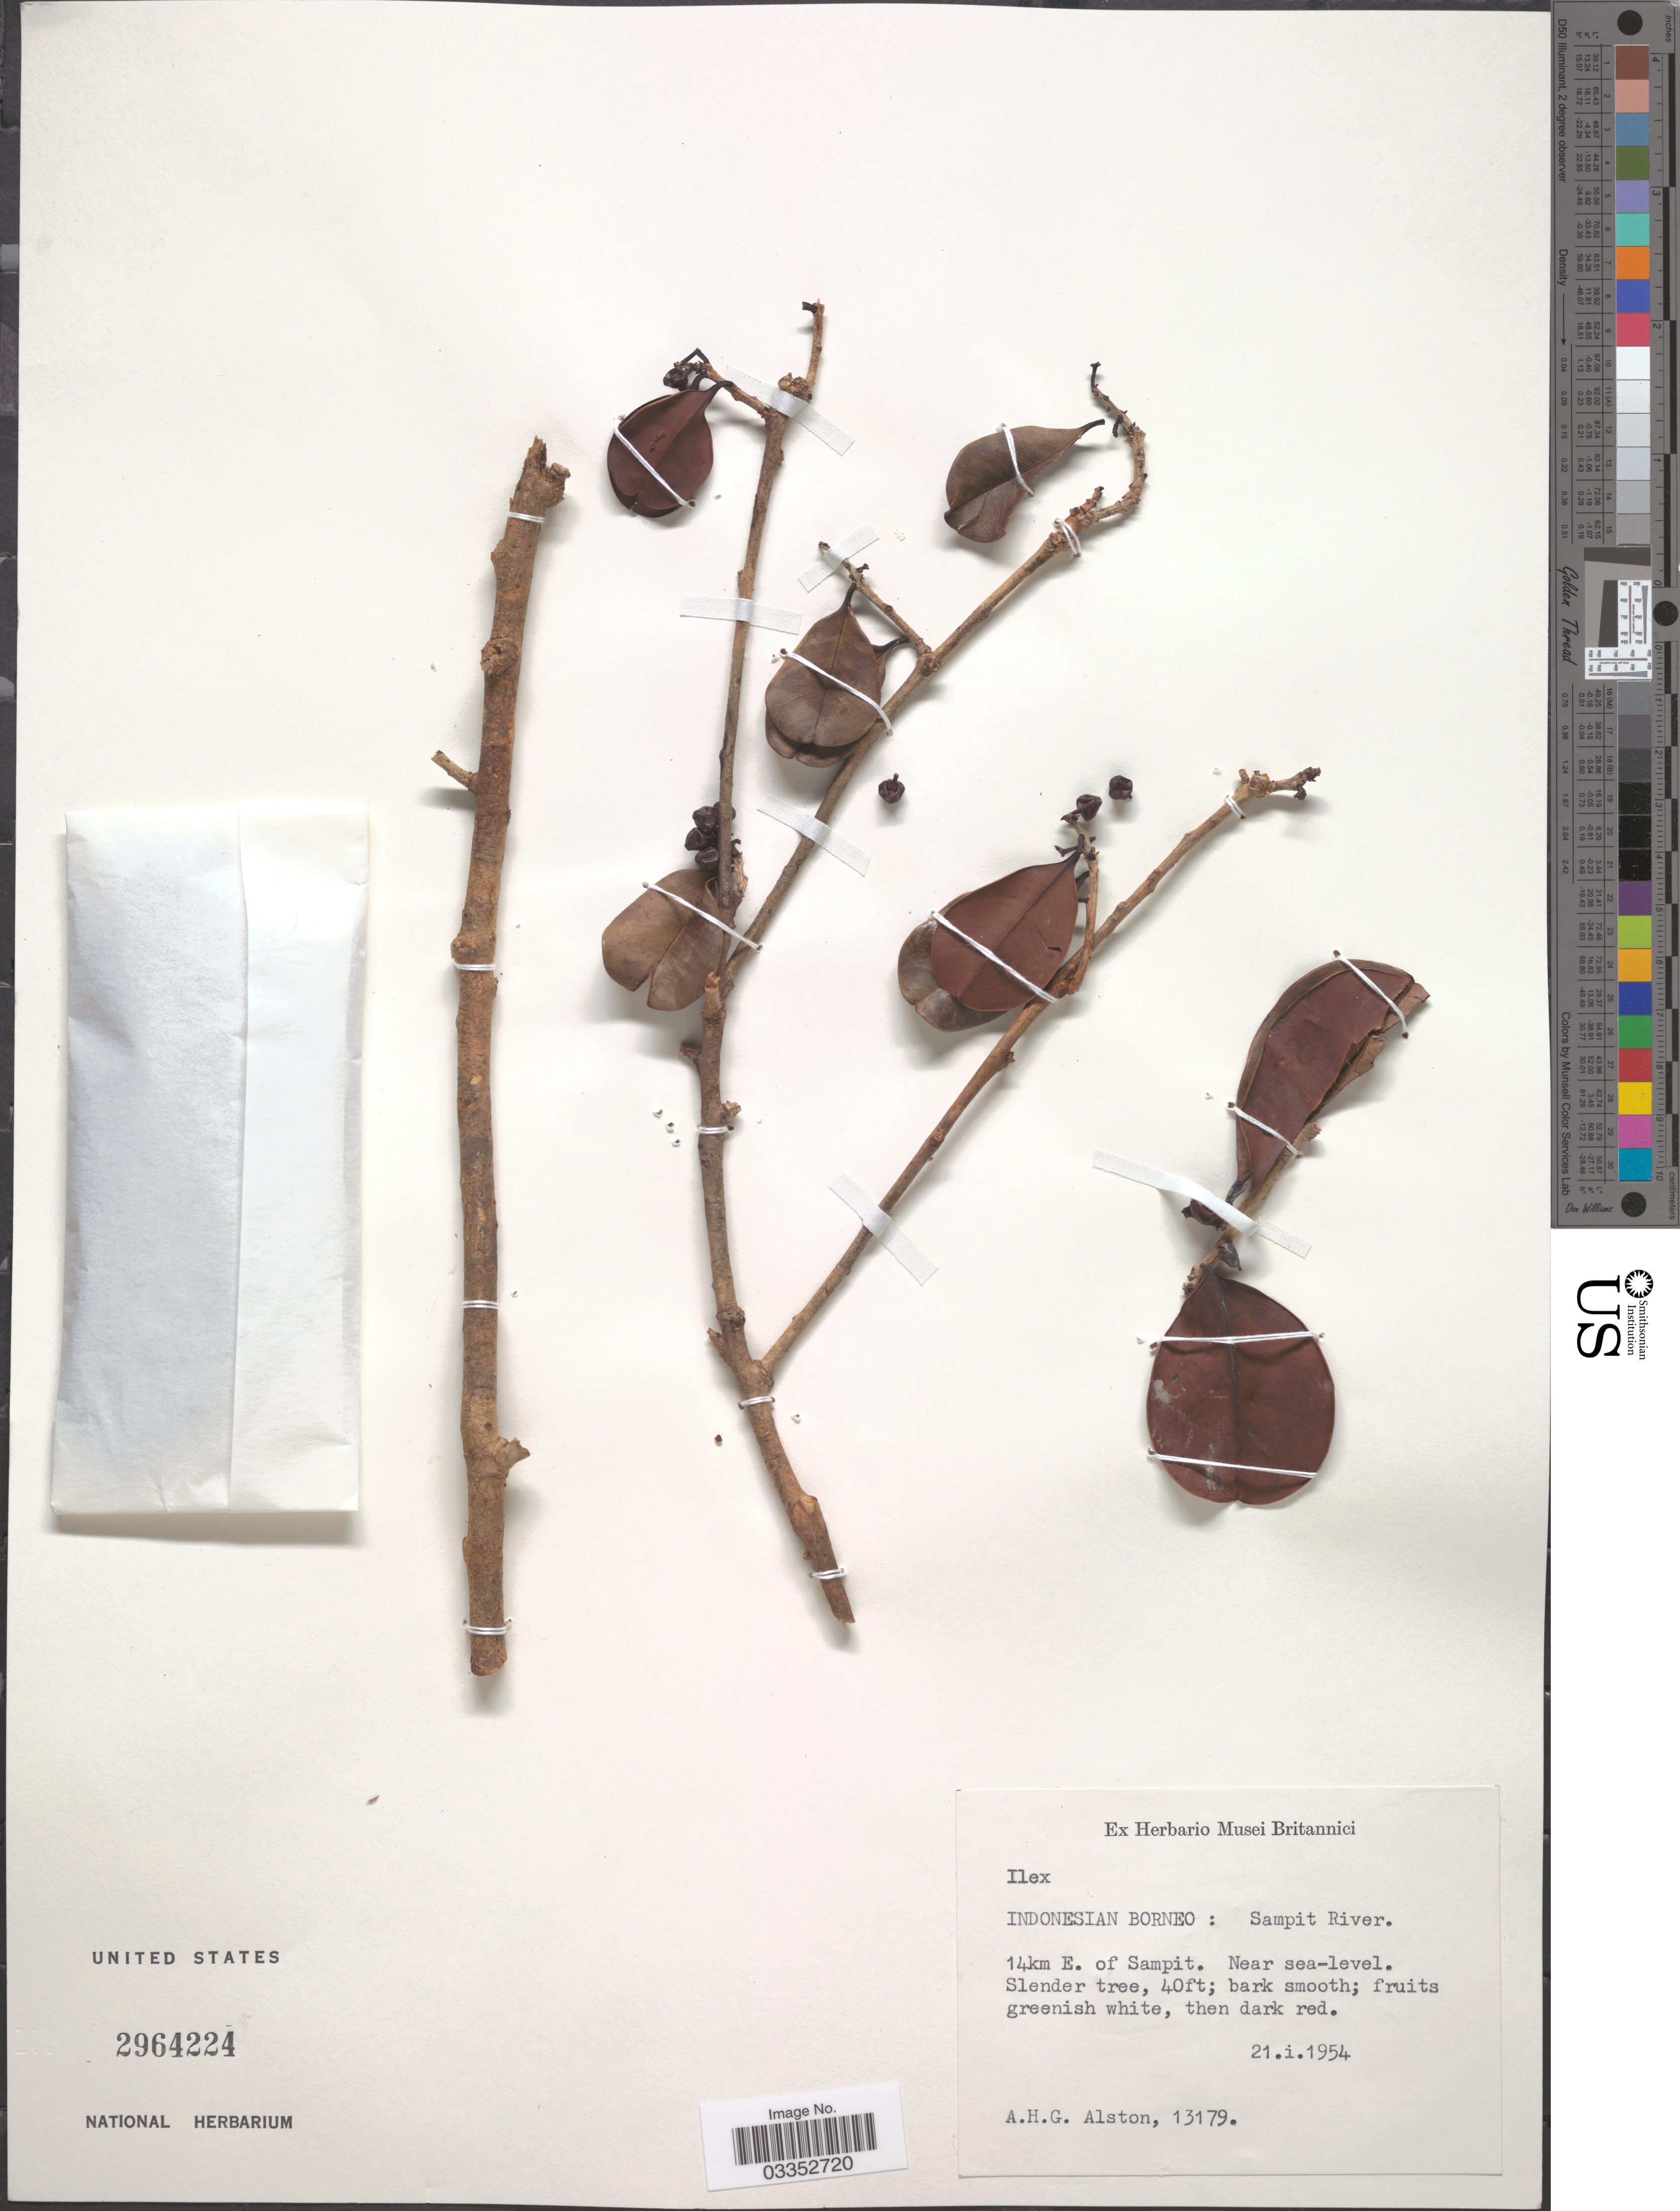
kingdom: Plantae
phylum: Tracheophyta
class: Magnoliopsida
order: Aquifoliales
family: Aquifoliaceae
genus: Ilex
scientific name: Ilex sp.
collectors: A. H. Alston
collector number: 13179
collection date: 1954-01-21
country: Indonesia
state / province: Kalimantan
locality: Indonesian Borneo: Sampit River. 14km E. of Sampit.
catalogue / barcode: US 2964224